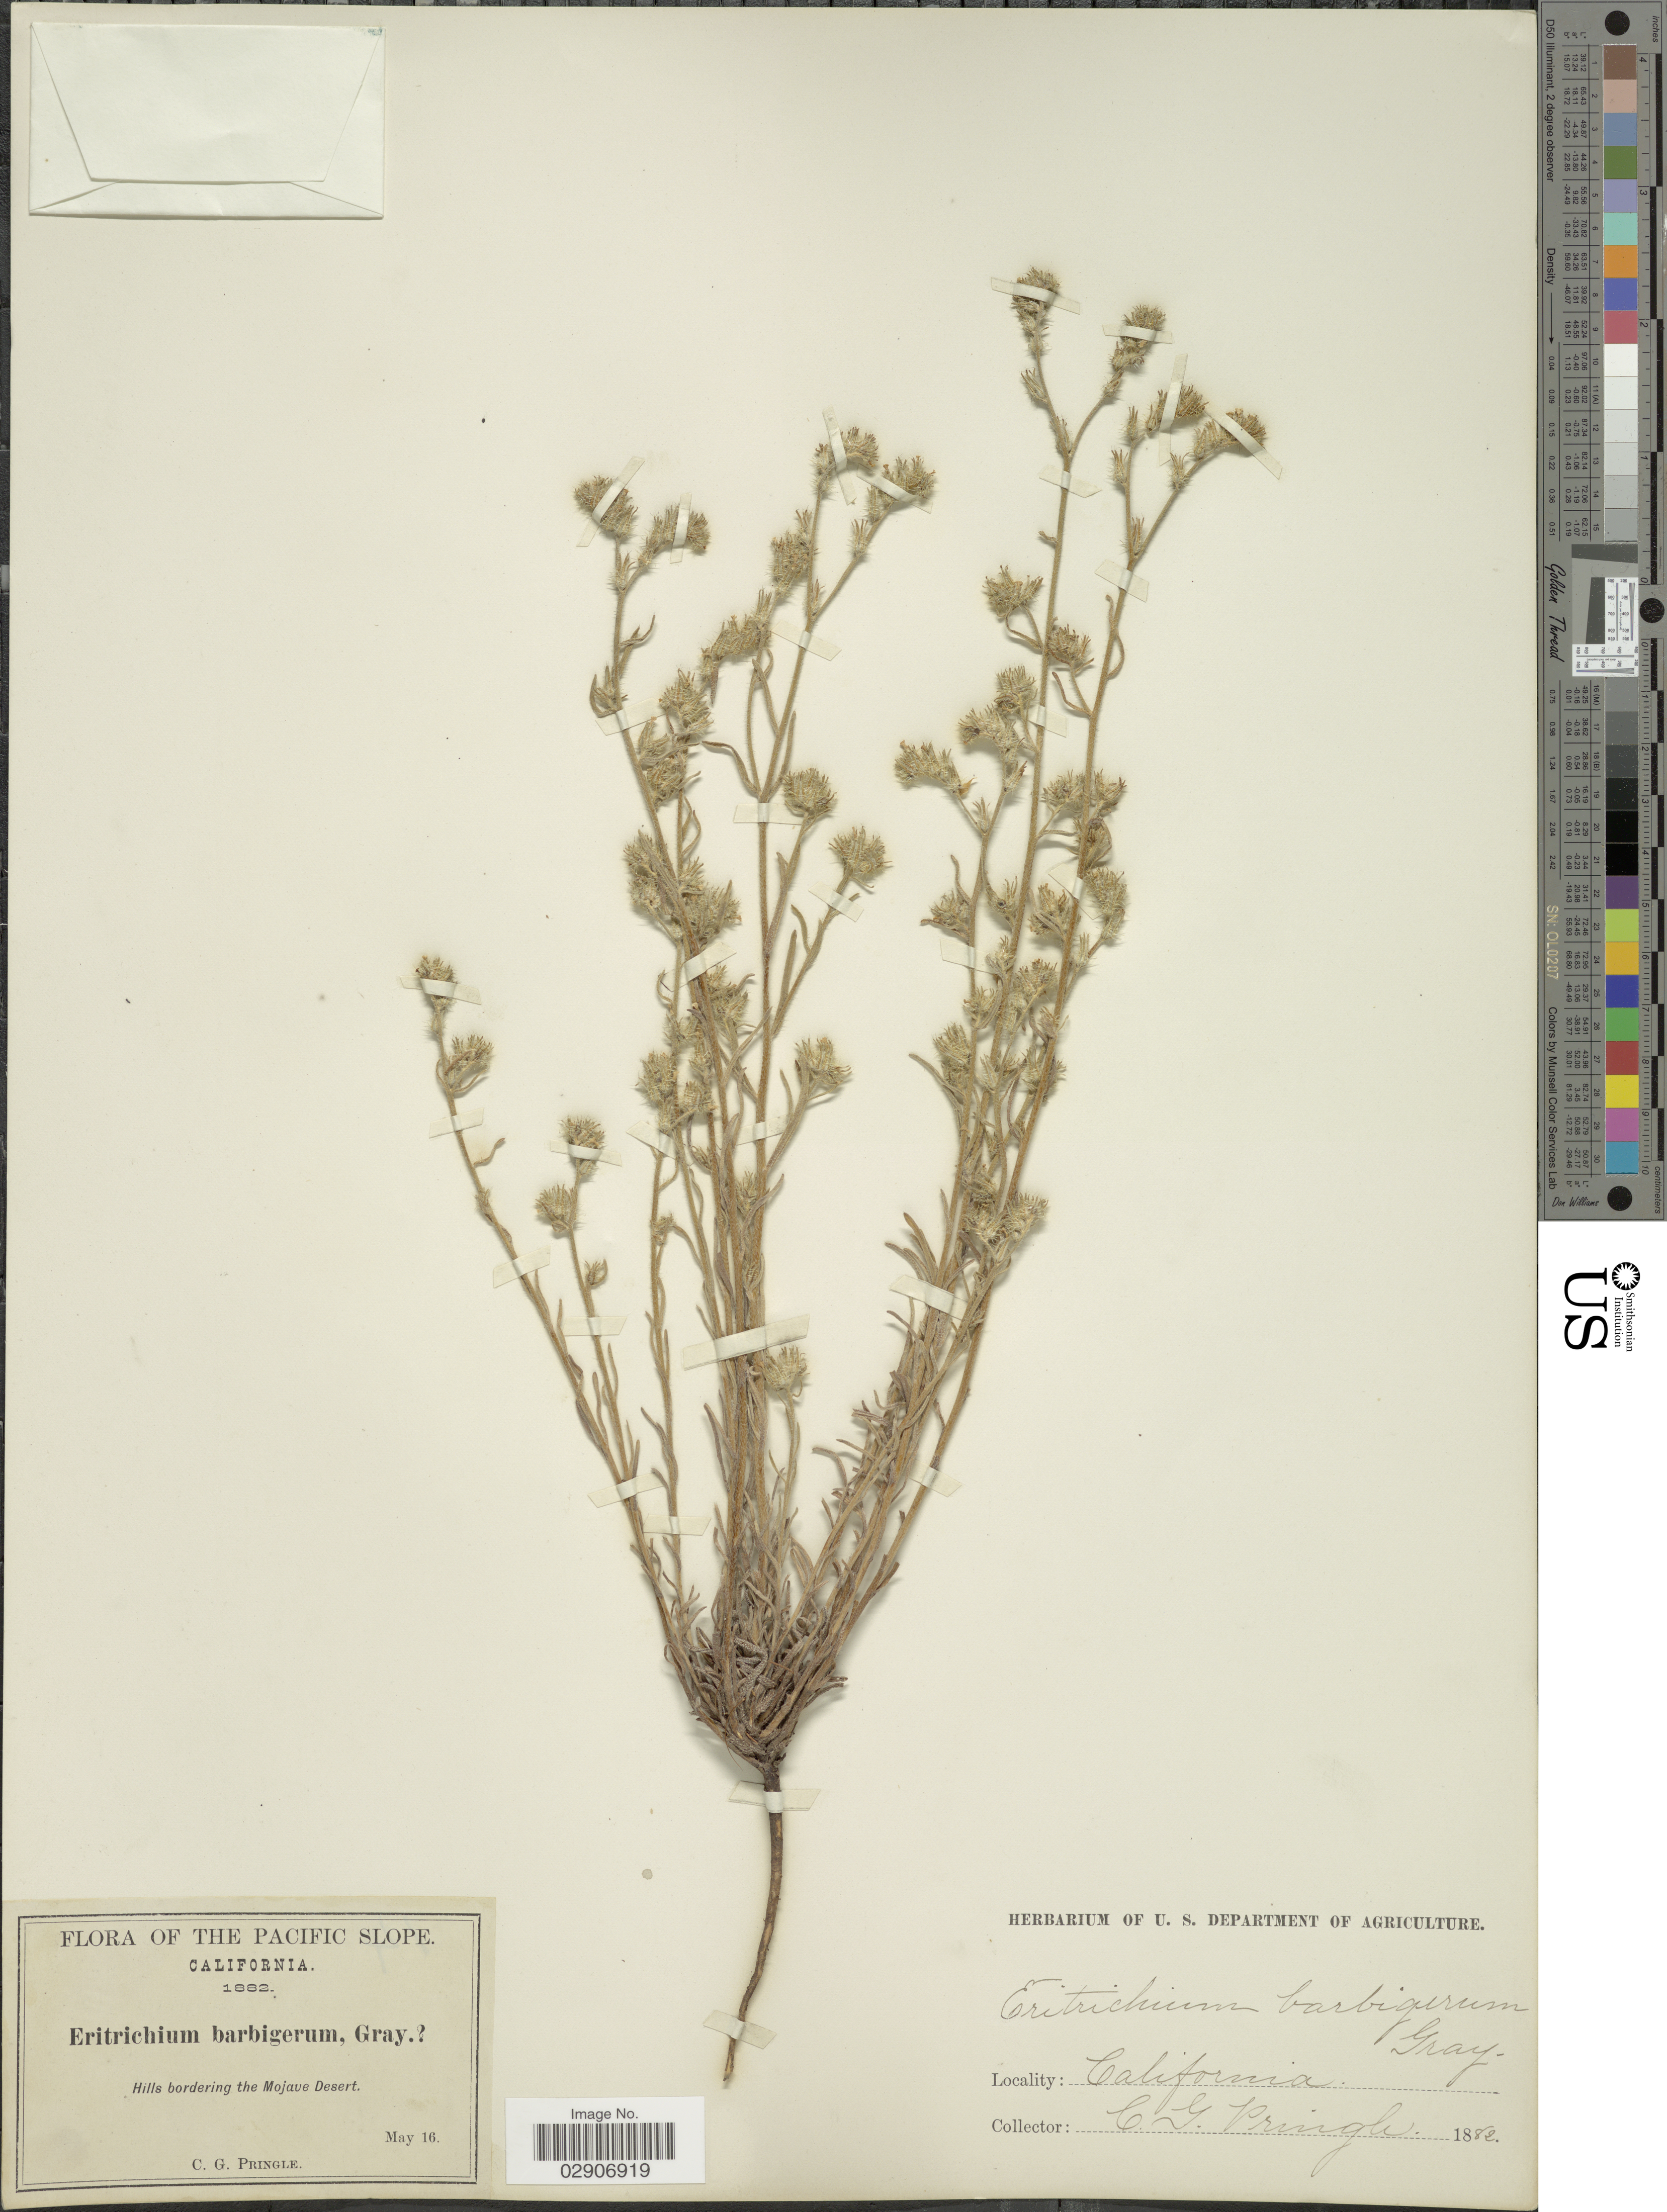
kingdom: Plantae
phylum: Tracheophyta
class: Magnoliopsida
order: Boraginales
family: Boraginaceae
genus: Cryptantha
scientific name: Cryptantha barbigera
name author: (A. Gray) Greene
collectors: C. G. Pringle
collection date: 1882-05-16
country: United States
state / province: California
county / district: San Bernardino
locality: The Pacific Slope. Hills bordering the Mojave Desert.